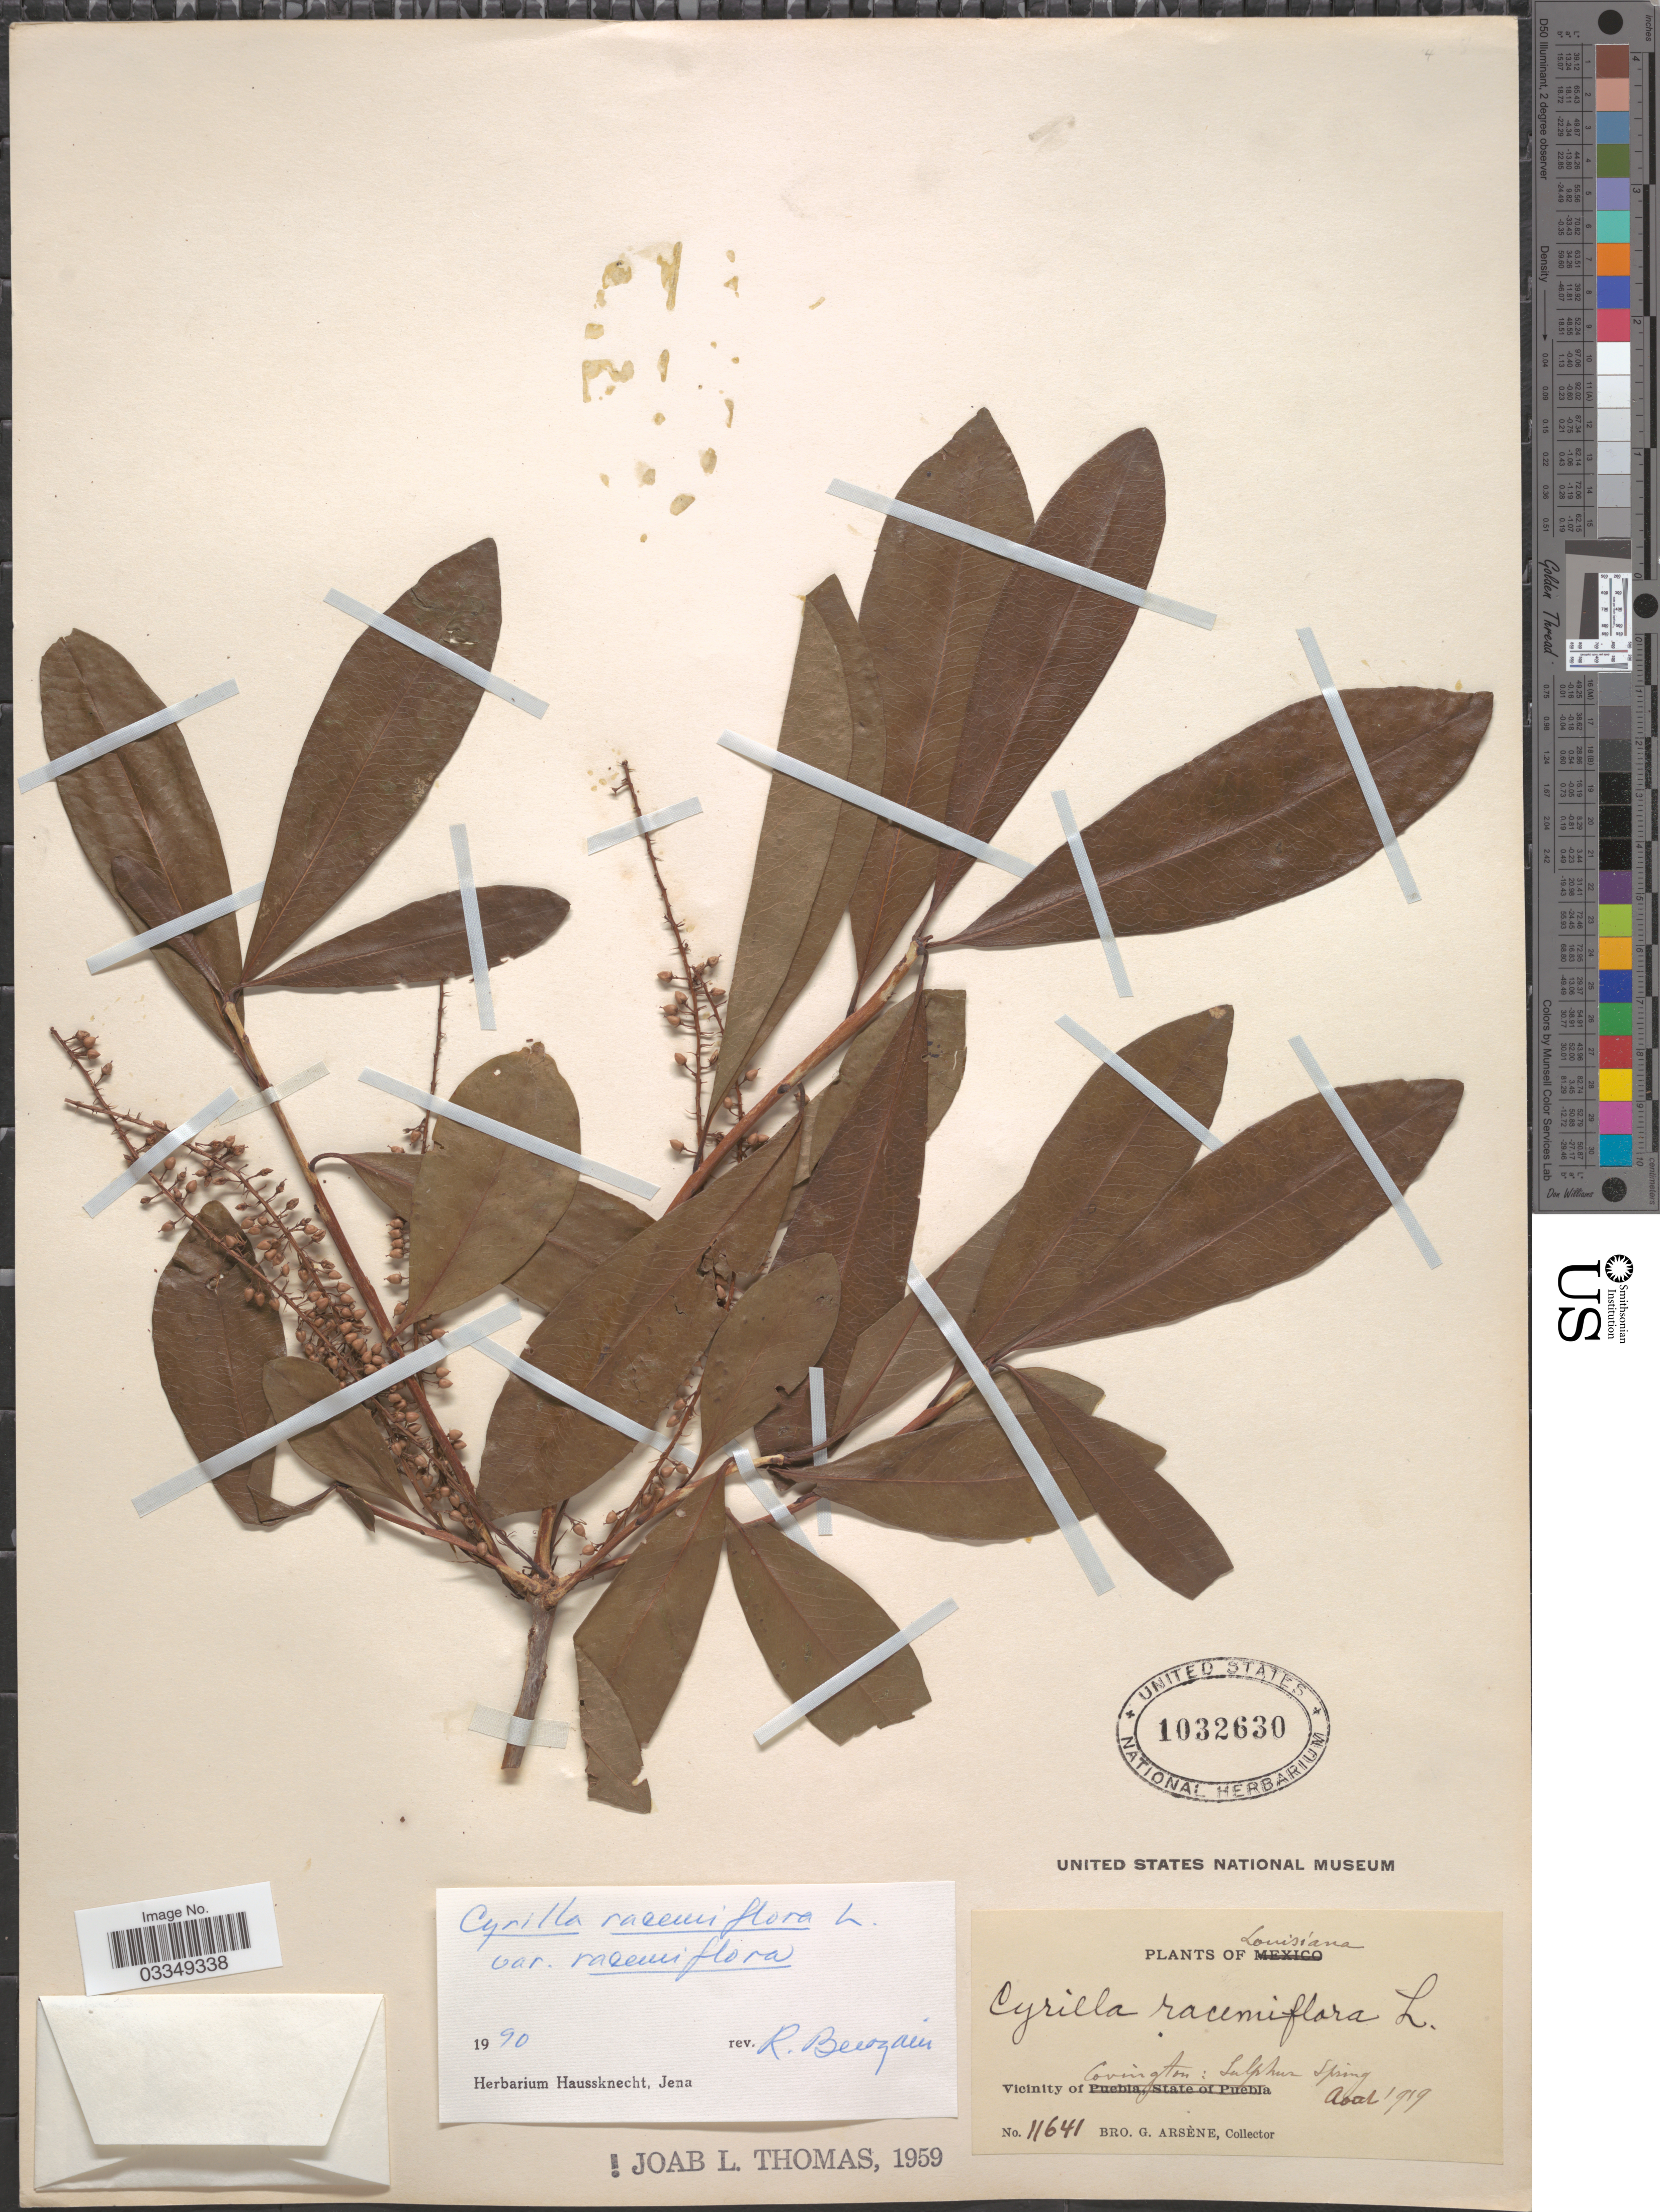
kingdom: Plantae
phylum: Tracheophyta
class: Magnoliopsida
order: Ericales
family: Cyrillaceae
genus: Cyrilla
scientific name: Cyrilla racemiflora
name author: L.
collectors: Bro. G. Arsène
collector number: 11641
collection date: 1919-08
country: United States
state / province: Louisiana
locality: Vicinity of Covington: Sulphur Spring.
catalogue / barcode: US 1032630